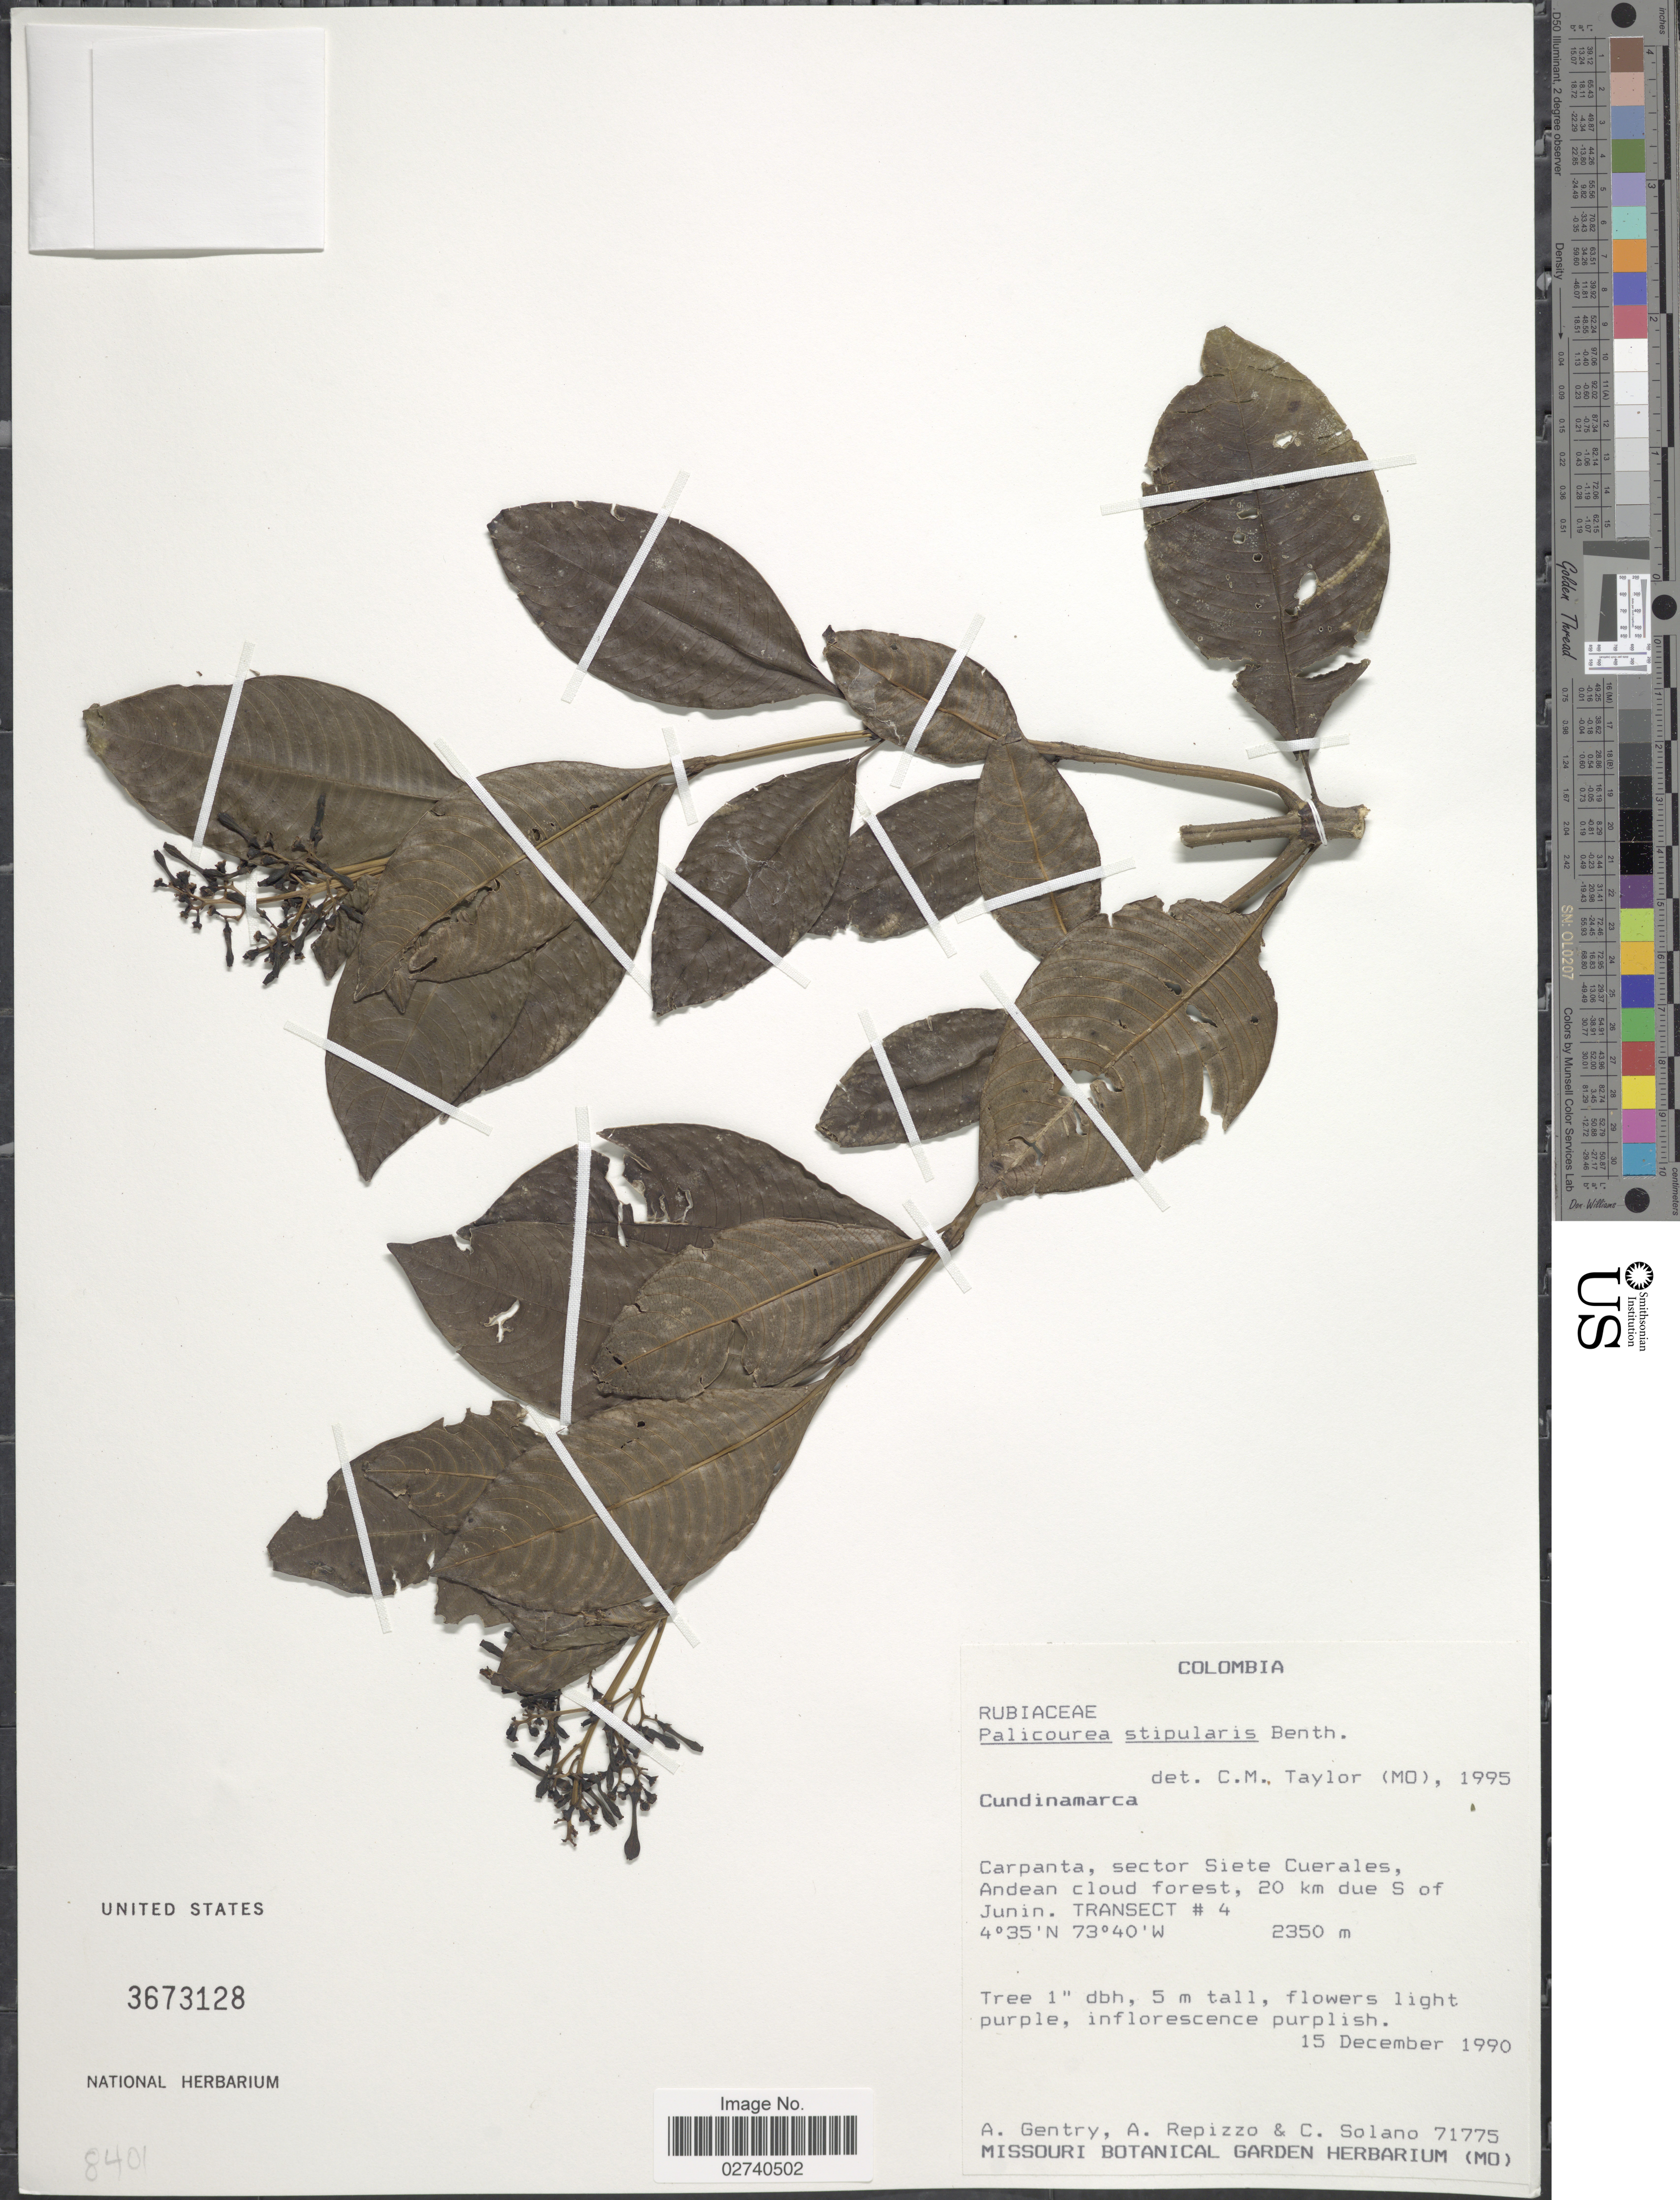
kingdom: Plantae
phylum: Tracheophyta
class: Magnoliopsida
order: Gentianales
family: Rubiaceae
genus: Palicourea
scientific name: Palicourea stipularis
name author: Benth.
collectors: A. H. Gentry, A. Repizzo & C. Solano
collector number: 71775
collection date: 1990-12-15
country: Colombia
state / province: Cundinamarca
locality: Carpanta, sector Siete Cuerales, Andean cloud forest, 20 km due S of Junin. Transect # 4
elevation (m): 2350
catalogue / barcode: US 3673128